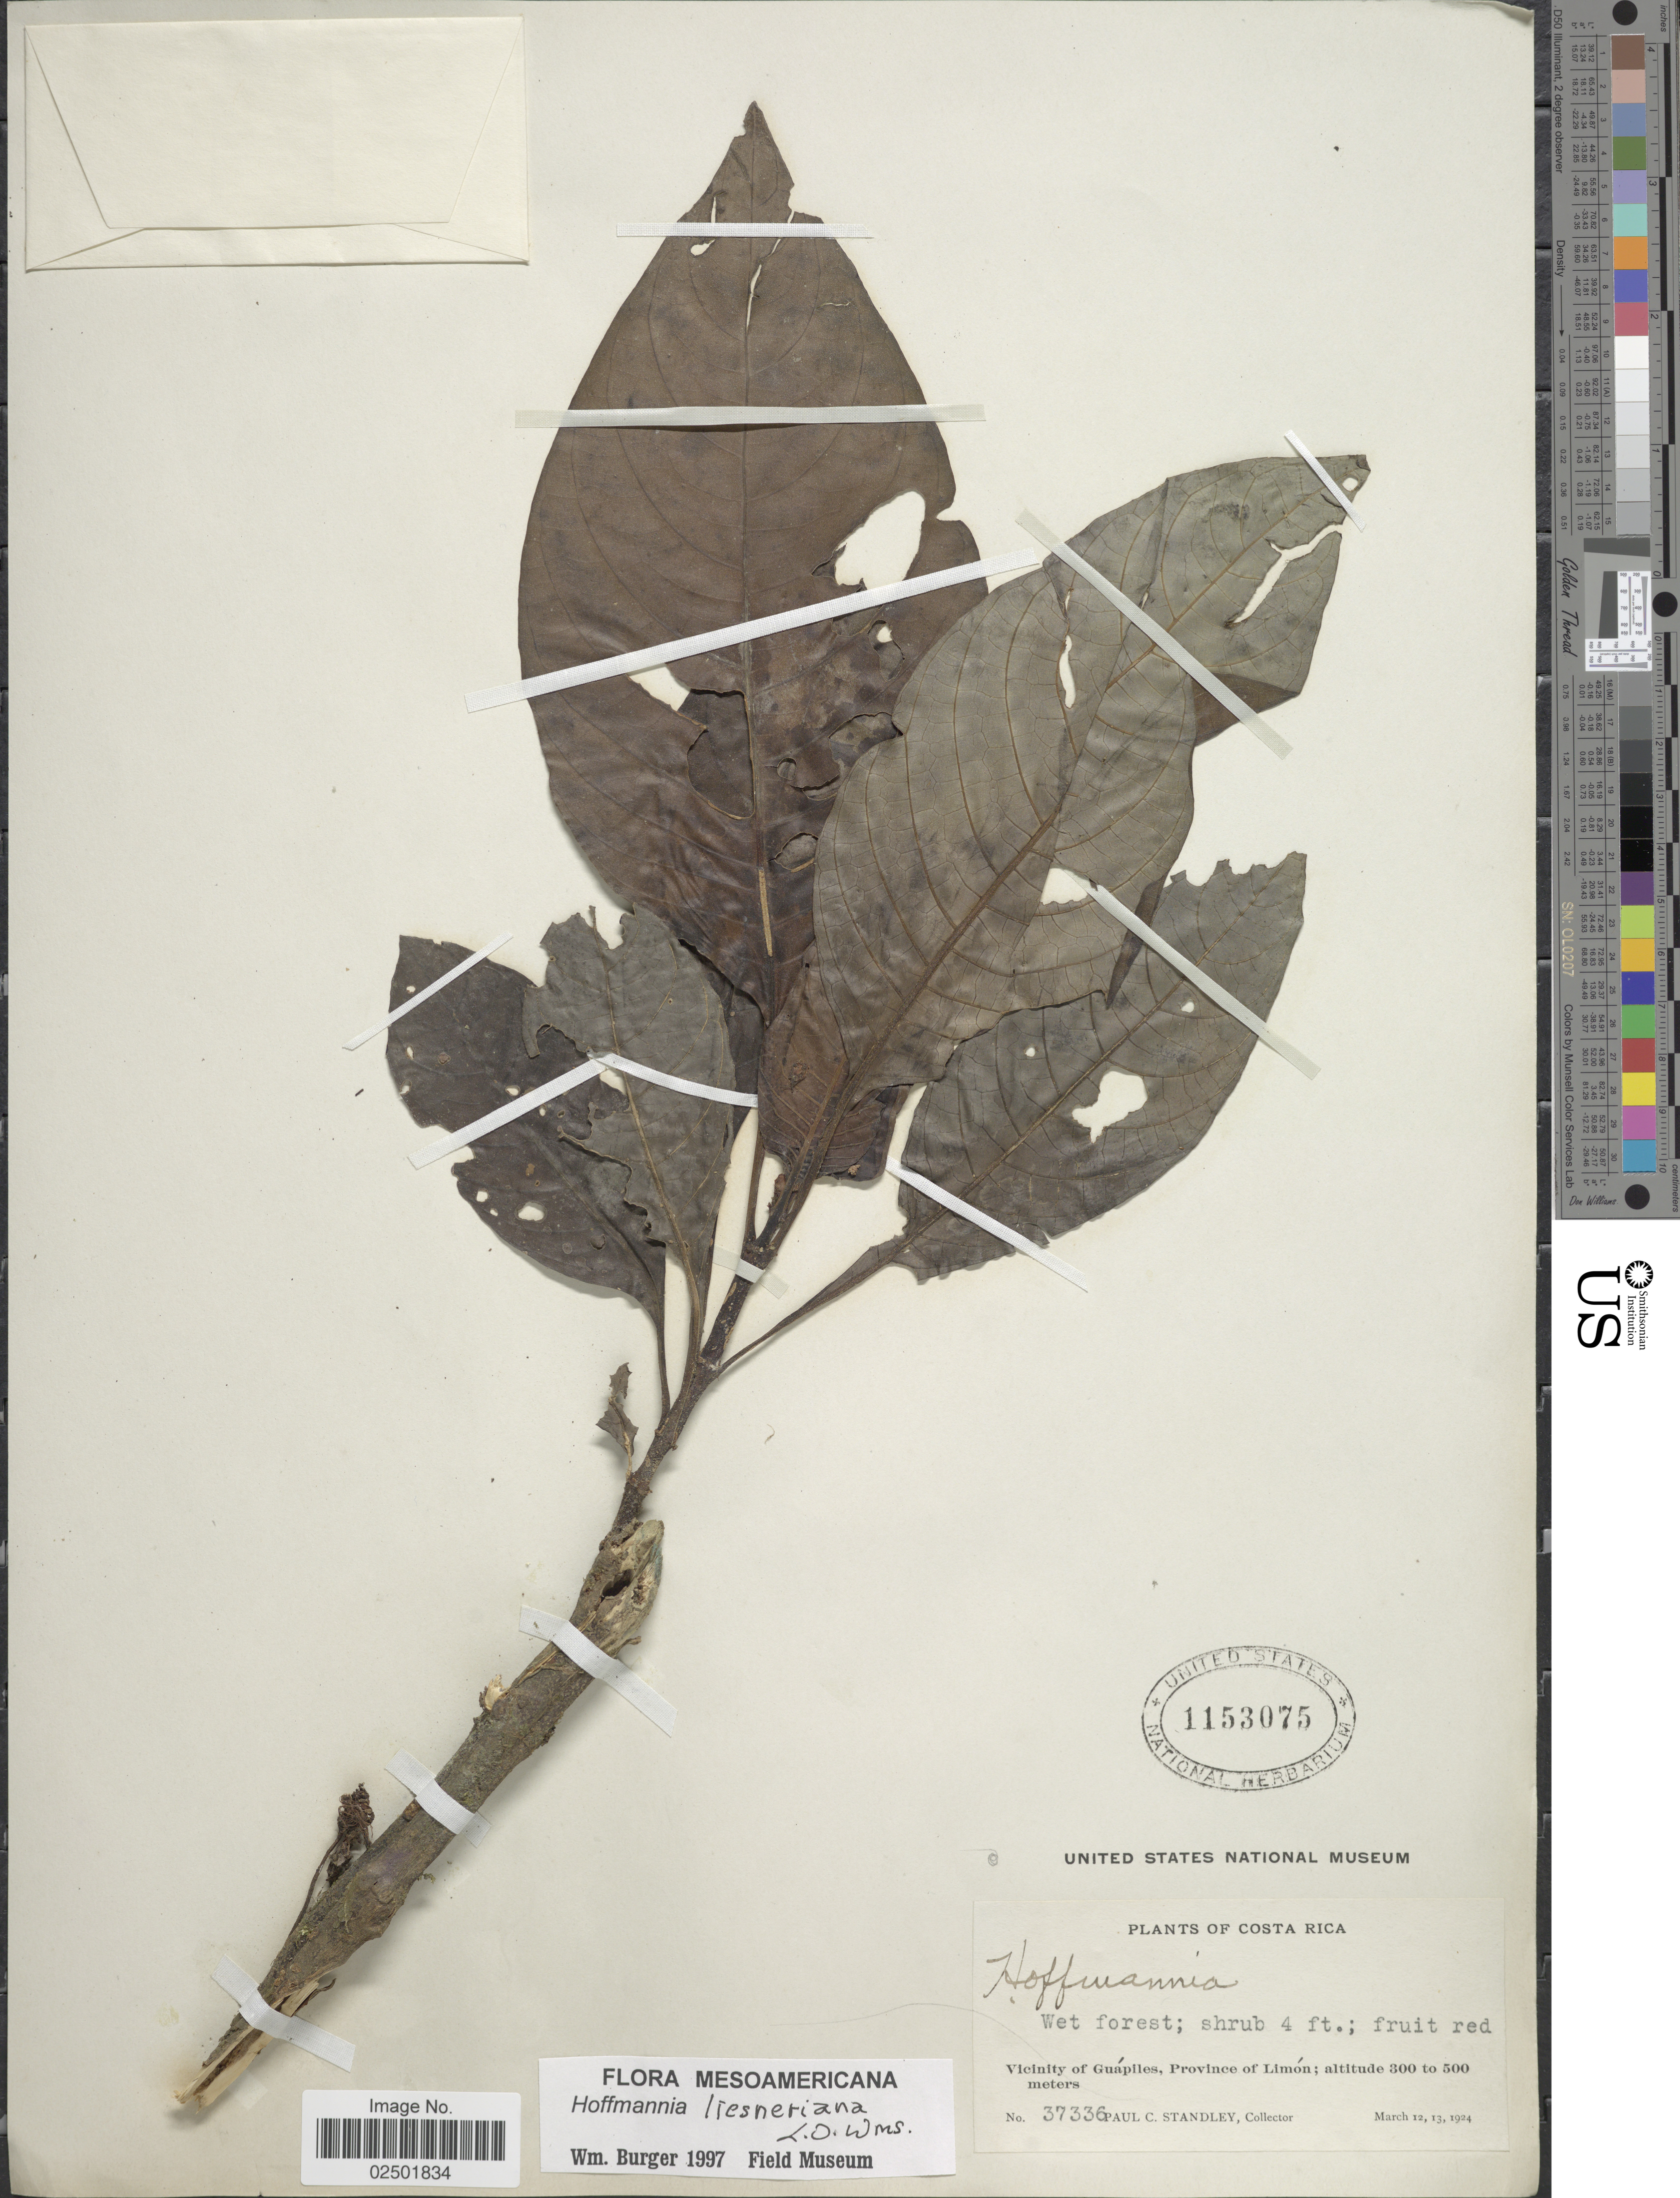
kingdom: Plantae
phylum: Tracheophyta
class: Magnoliopsida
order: Gentianales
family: Rubiaceae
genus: Hoffmannia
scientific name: Hoffmannia liesneriana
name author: L.O. Williams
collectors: P. C. Standley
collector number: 37336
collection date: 1924-03-12/1924-03-13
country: Costa Rica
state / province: Limón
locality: Vicinity of Guápiles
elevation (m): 300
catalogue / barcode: US 1153075